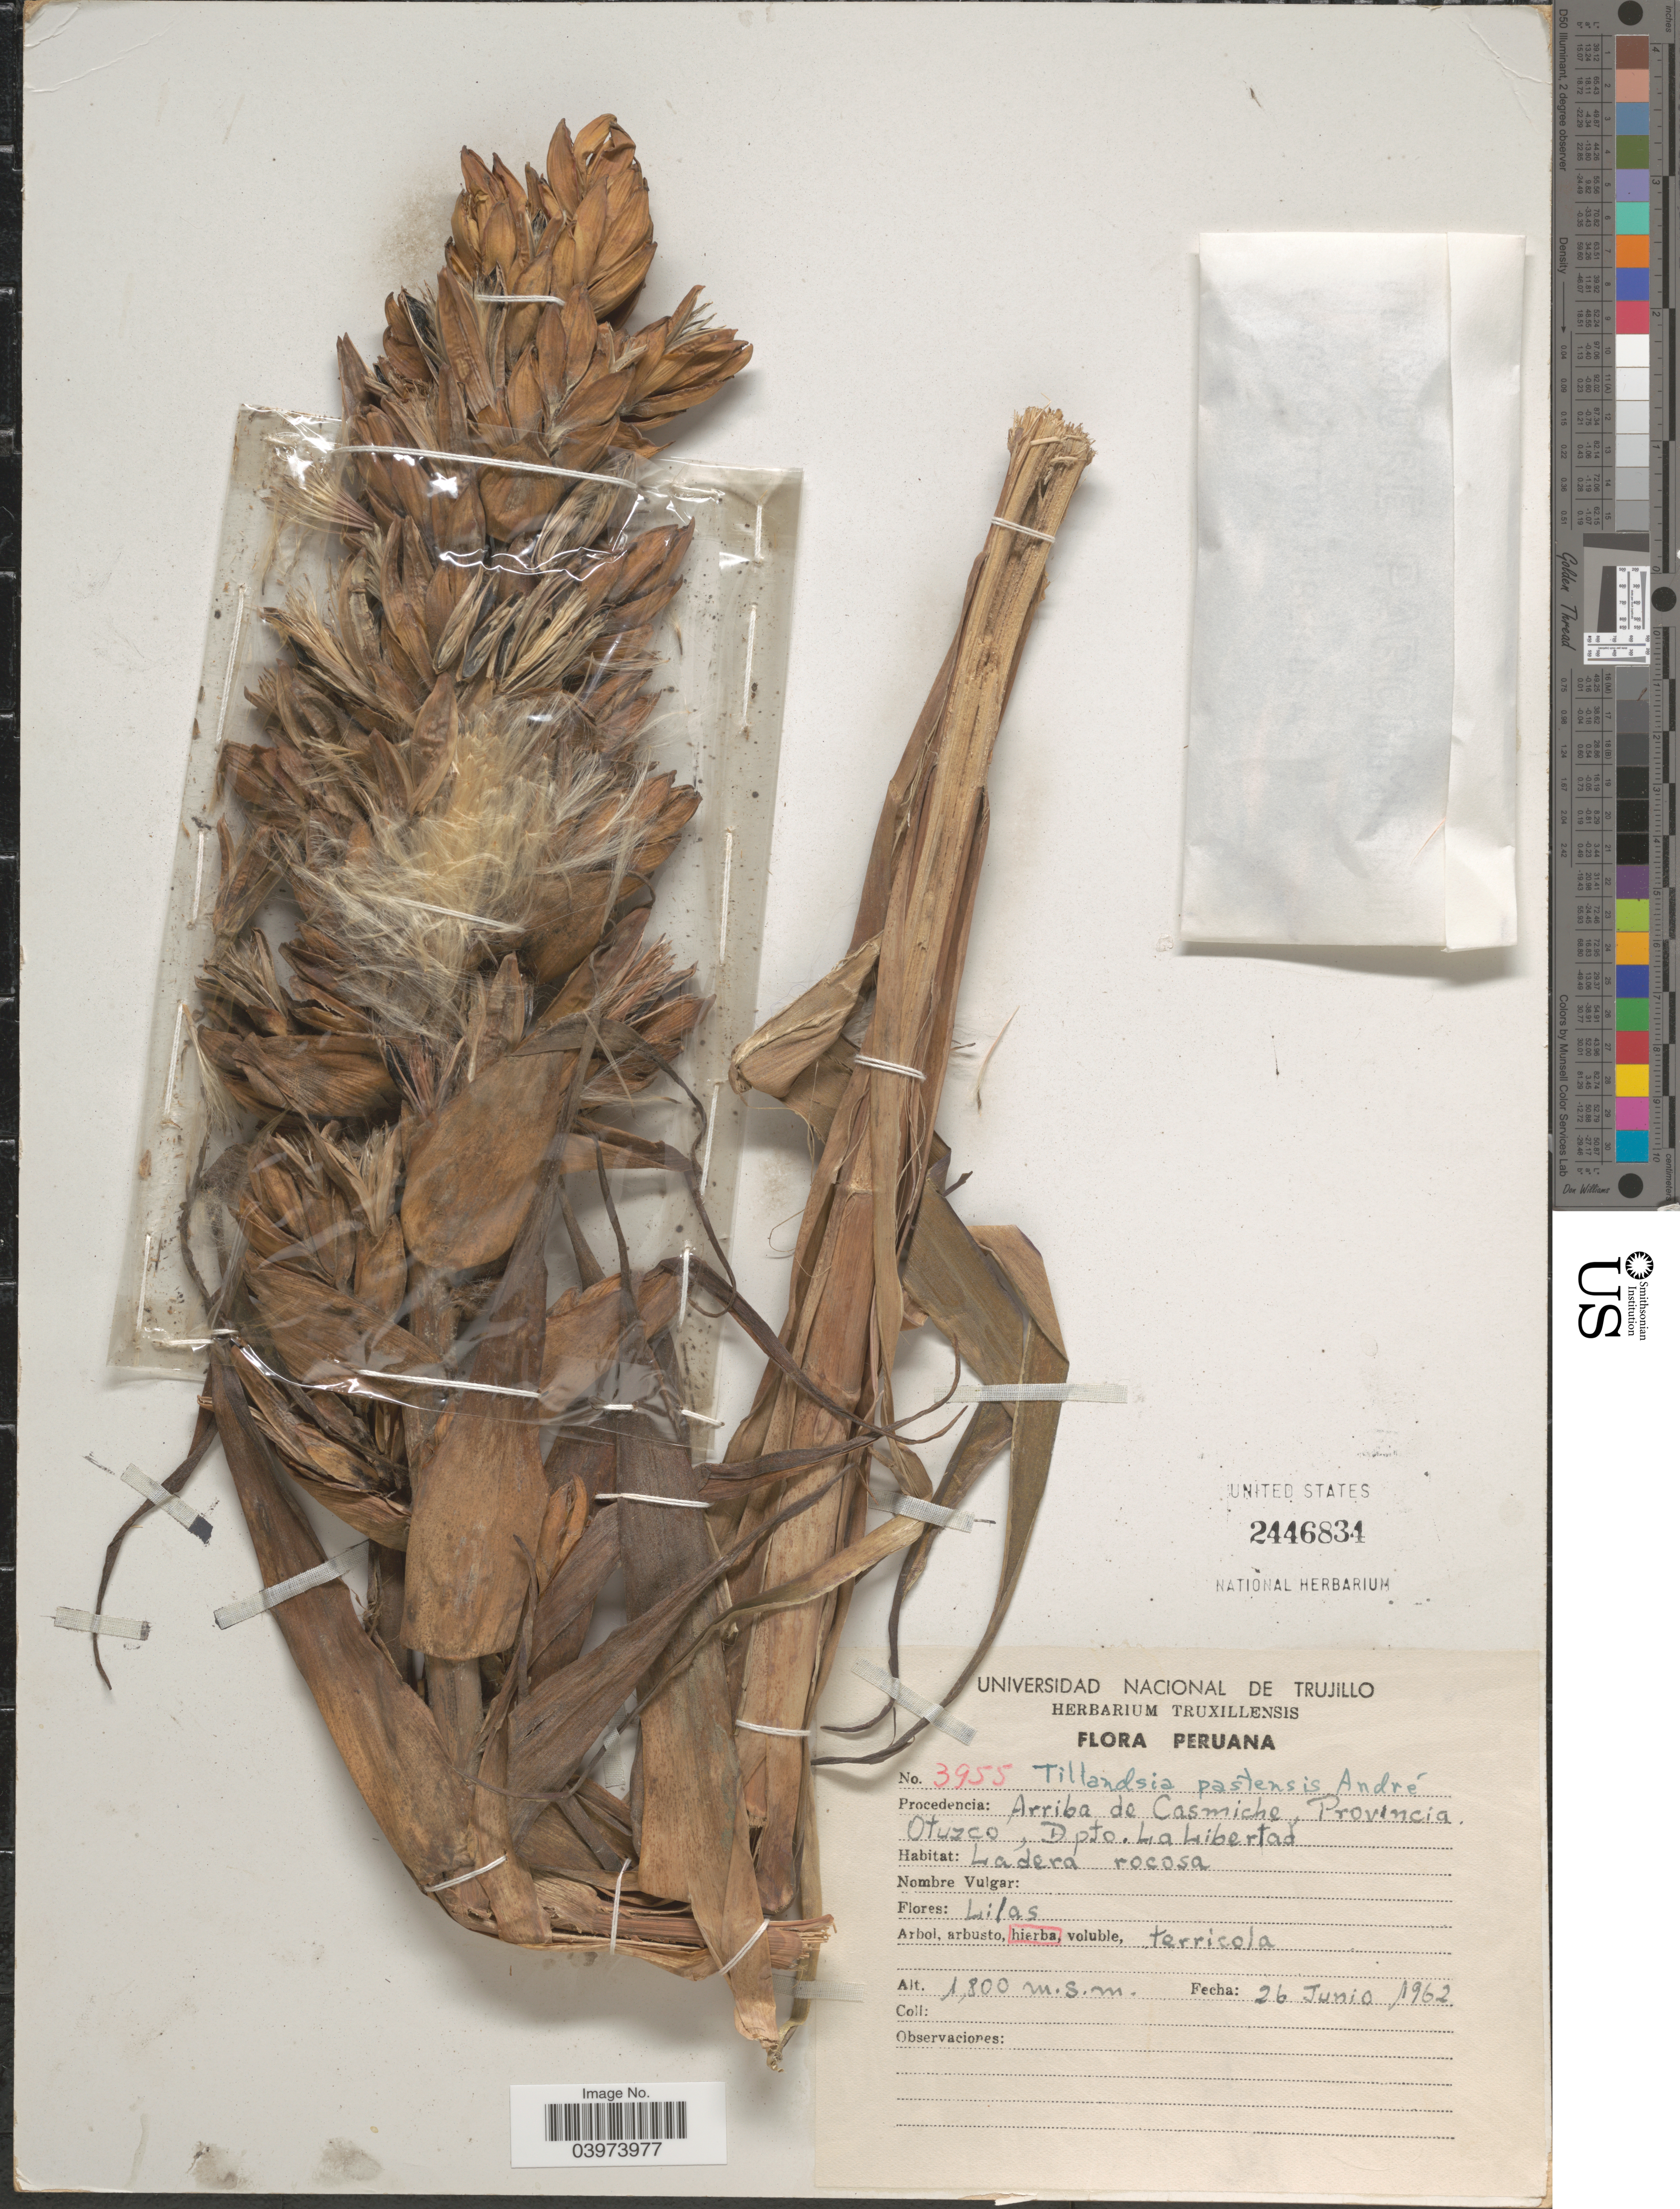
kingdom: Plantae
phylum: Tracheophyta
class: Liliopsida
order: Poales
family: Bromeliaceae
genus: Tillandsia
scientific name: Tillandsia pastensis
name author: André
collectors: Ex herb. Truxillensis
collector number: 3955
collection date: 1962-06-26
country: Peru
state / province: La Libertad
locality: Arriba de Casmiche, Provincia Otuzco, Dpto. La Libertad.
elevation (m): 1800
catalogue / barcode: US 2446834